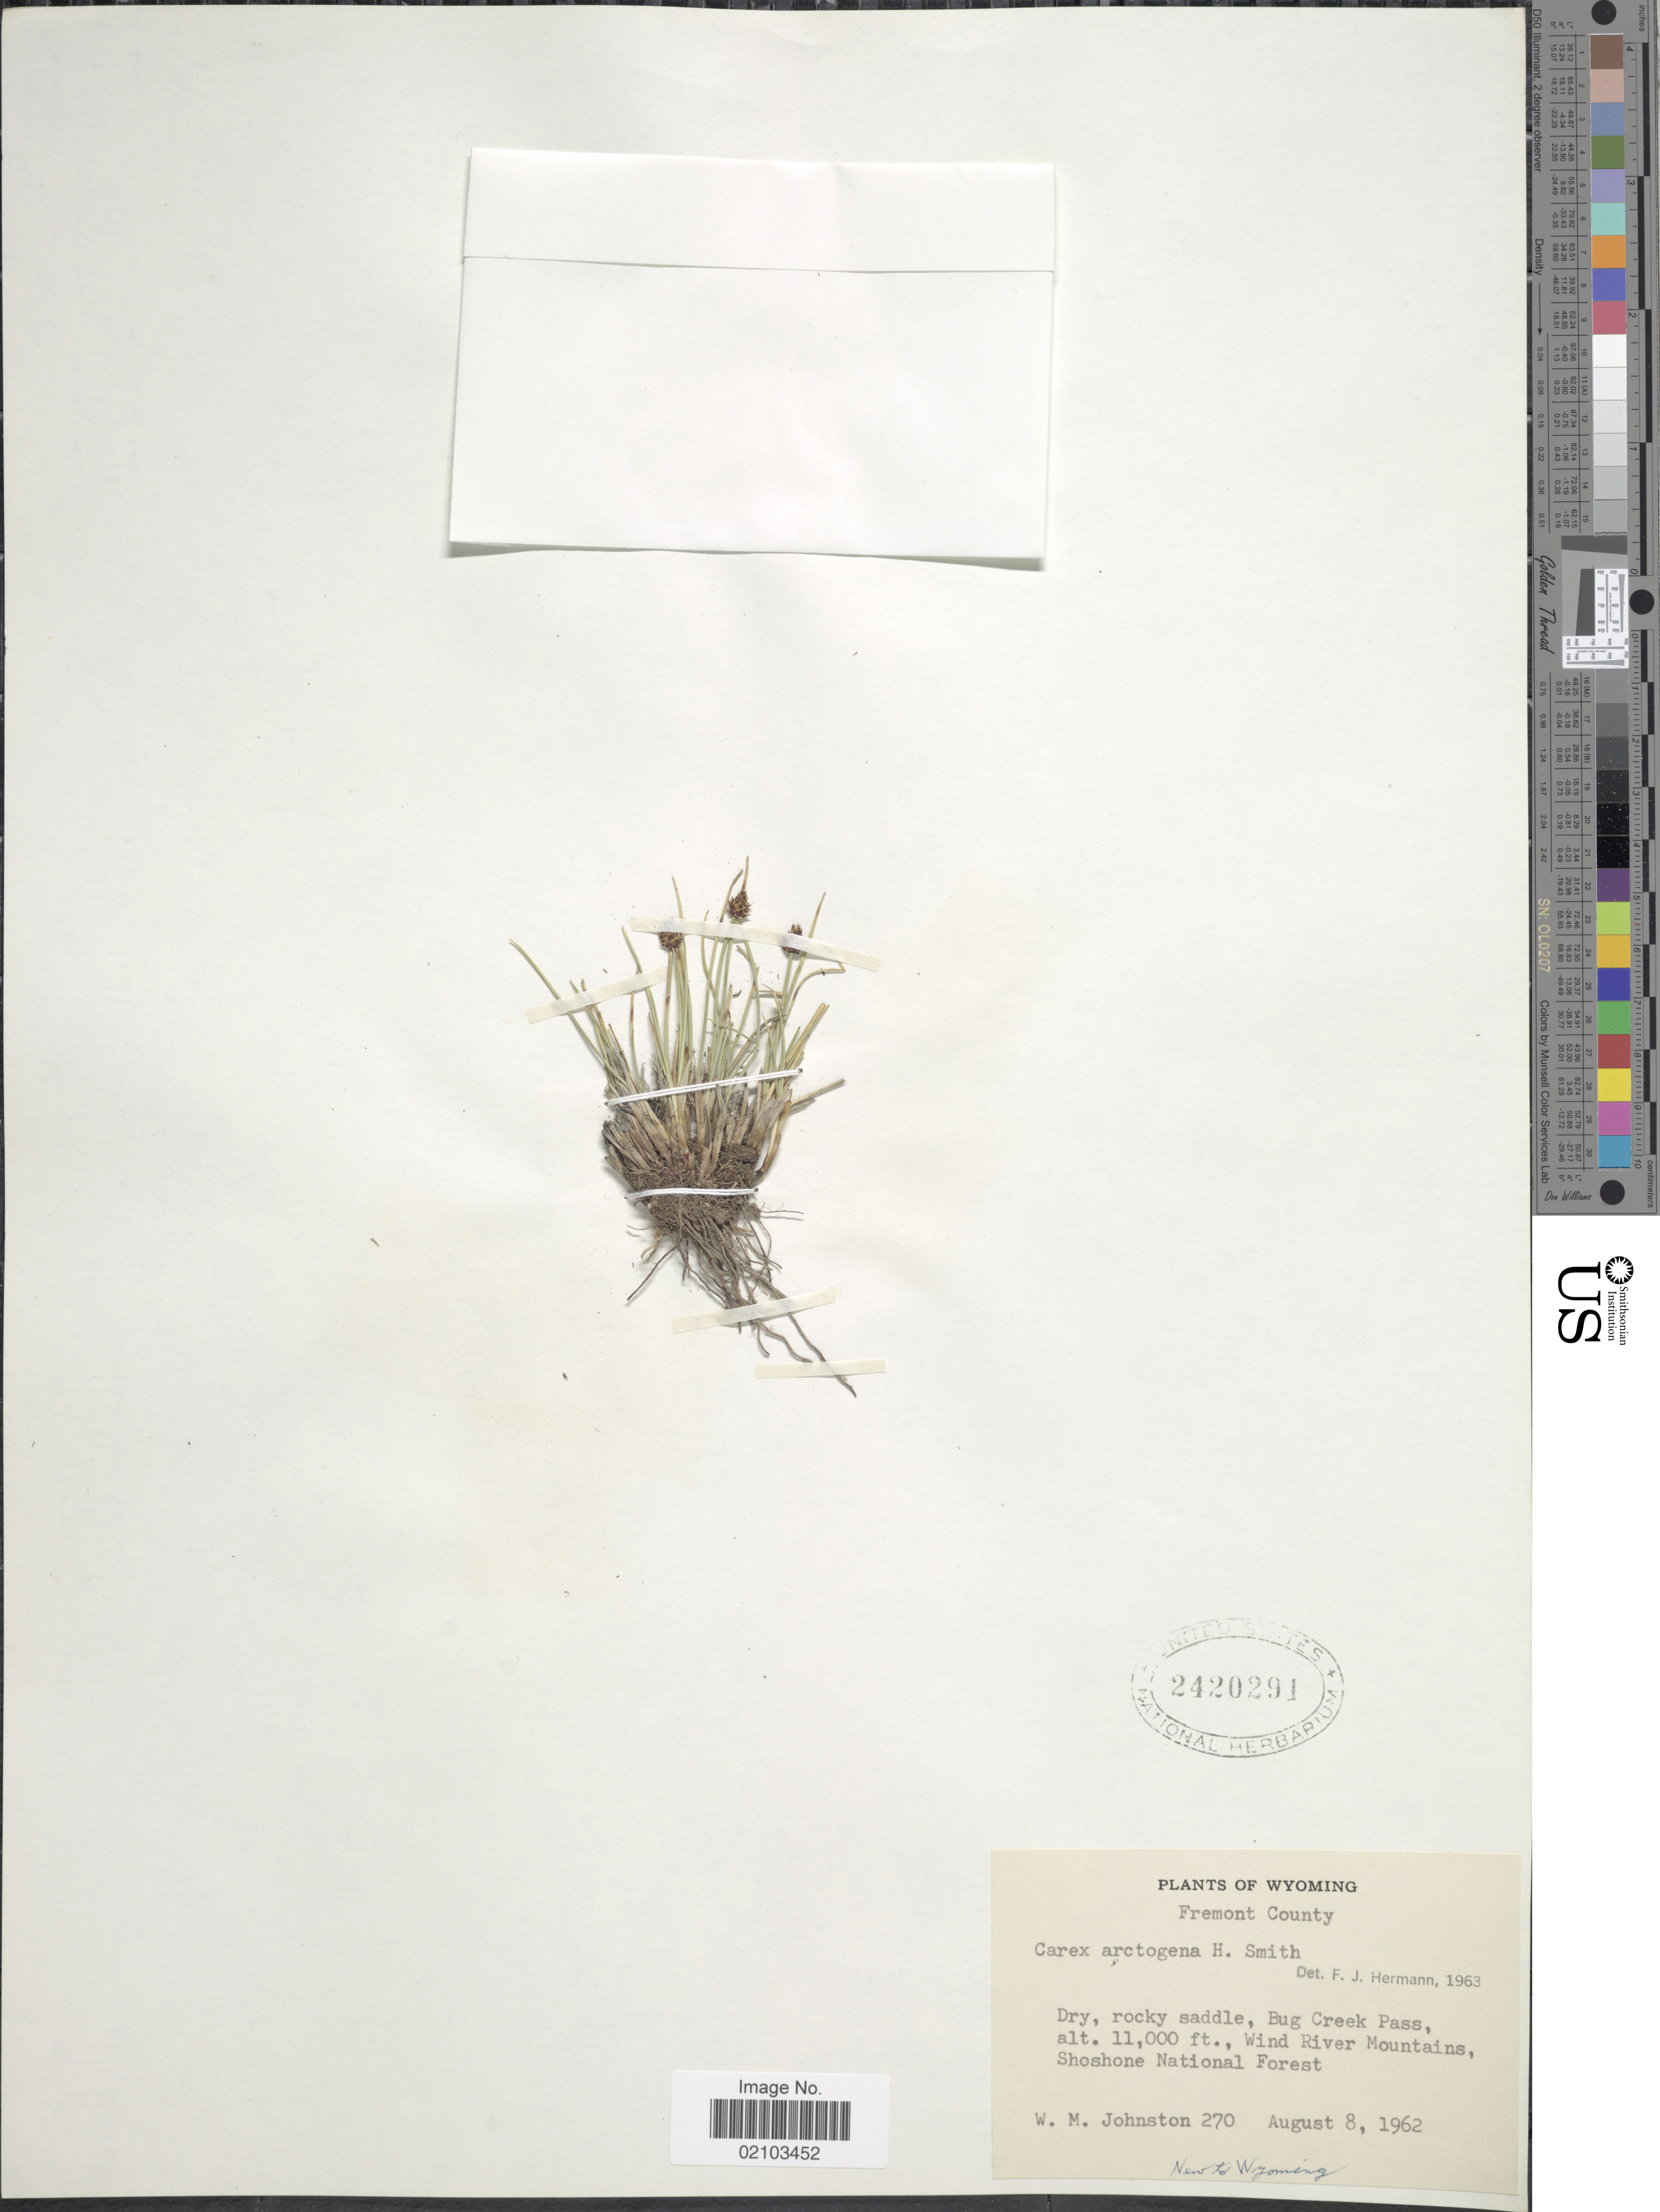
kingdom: Plantae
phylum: Tracheophyta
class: Liliopsida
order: Poales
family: Cyperaceae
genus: Carex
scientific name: Carex arctogena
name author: Harry Sm.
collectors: W. Johnston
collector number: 270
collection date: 1962-08-08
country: United States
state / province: Wyoming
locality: Fremont County, Bug Creek Pass, Wind River Mountains, Shoshone National Forest.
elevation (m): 3353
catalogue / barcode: US 2420291